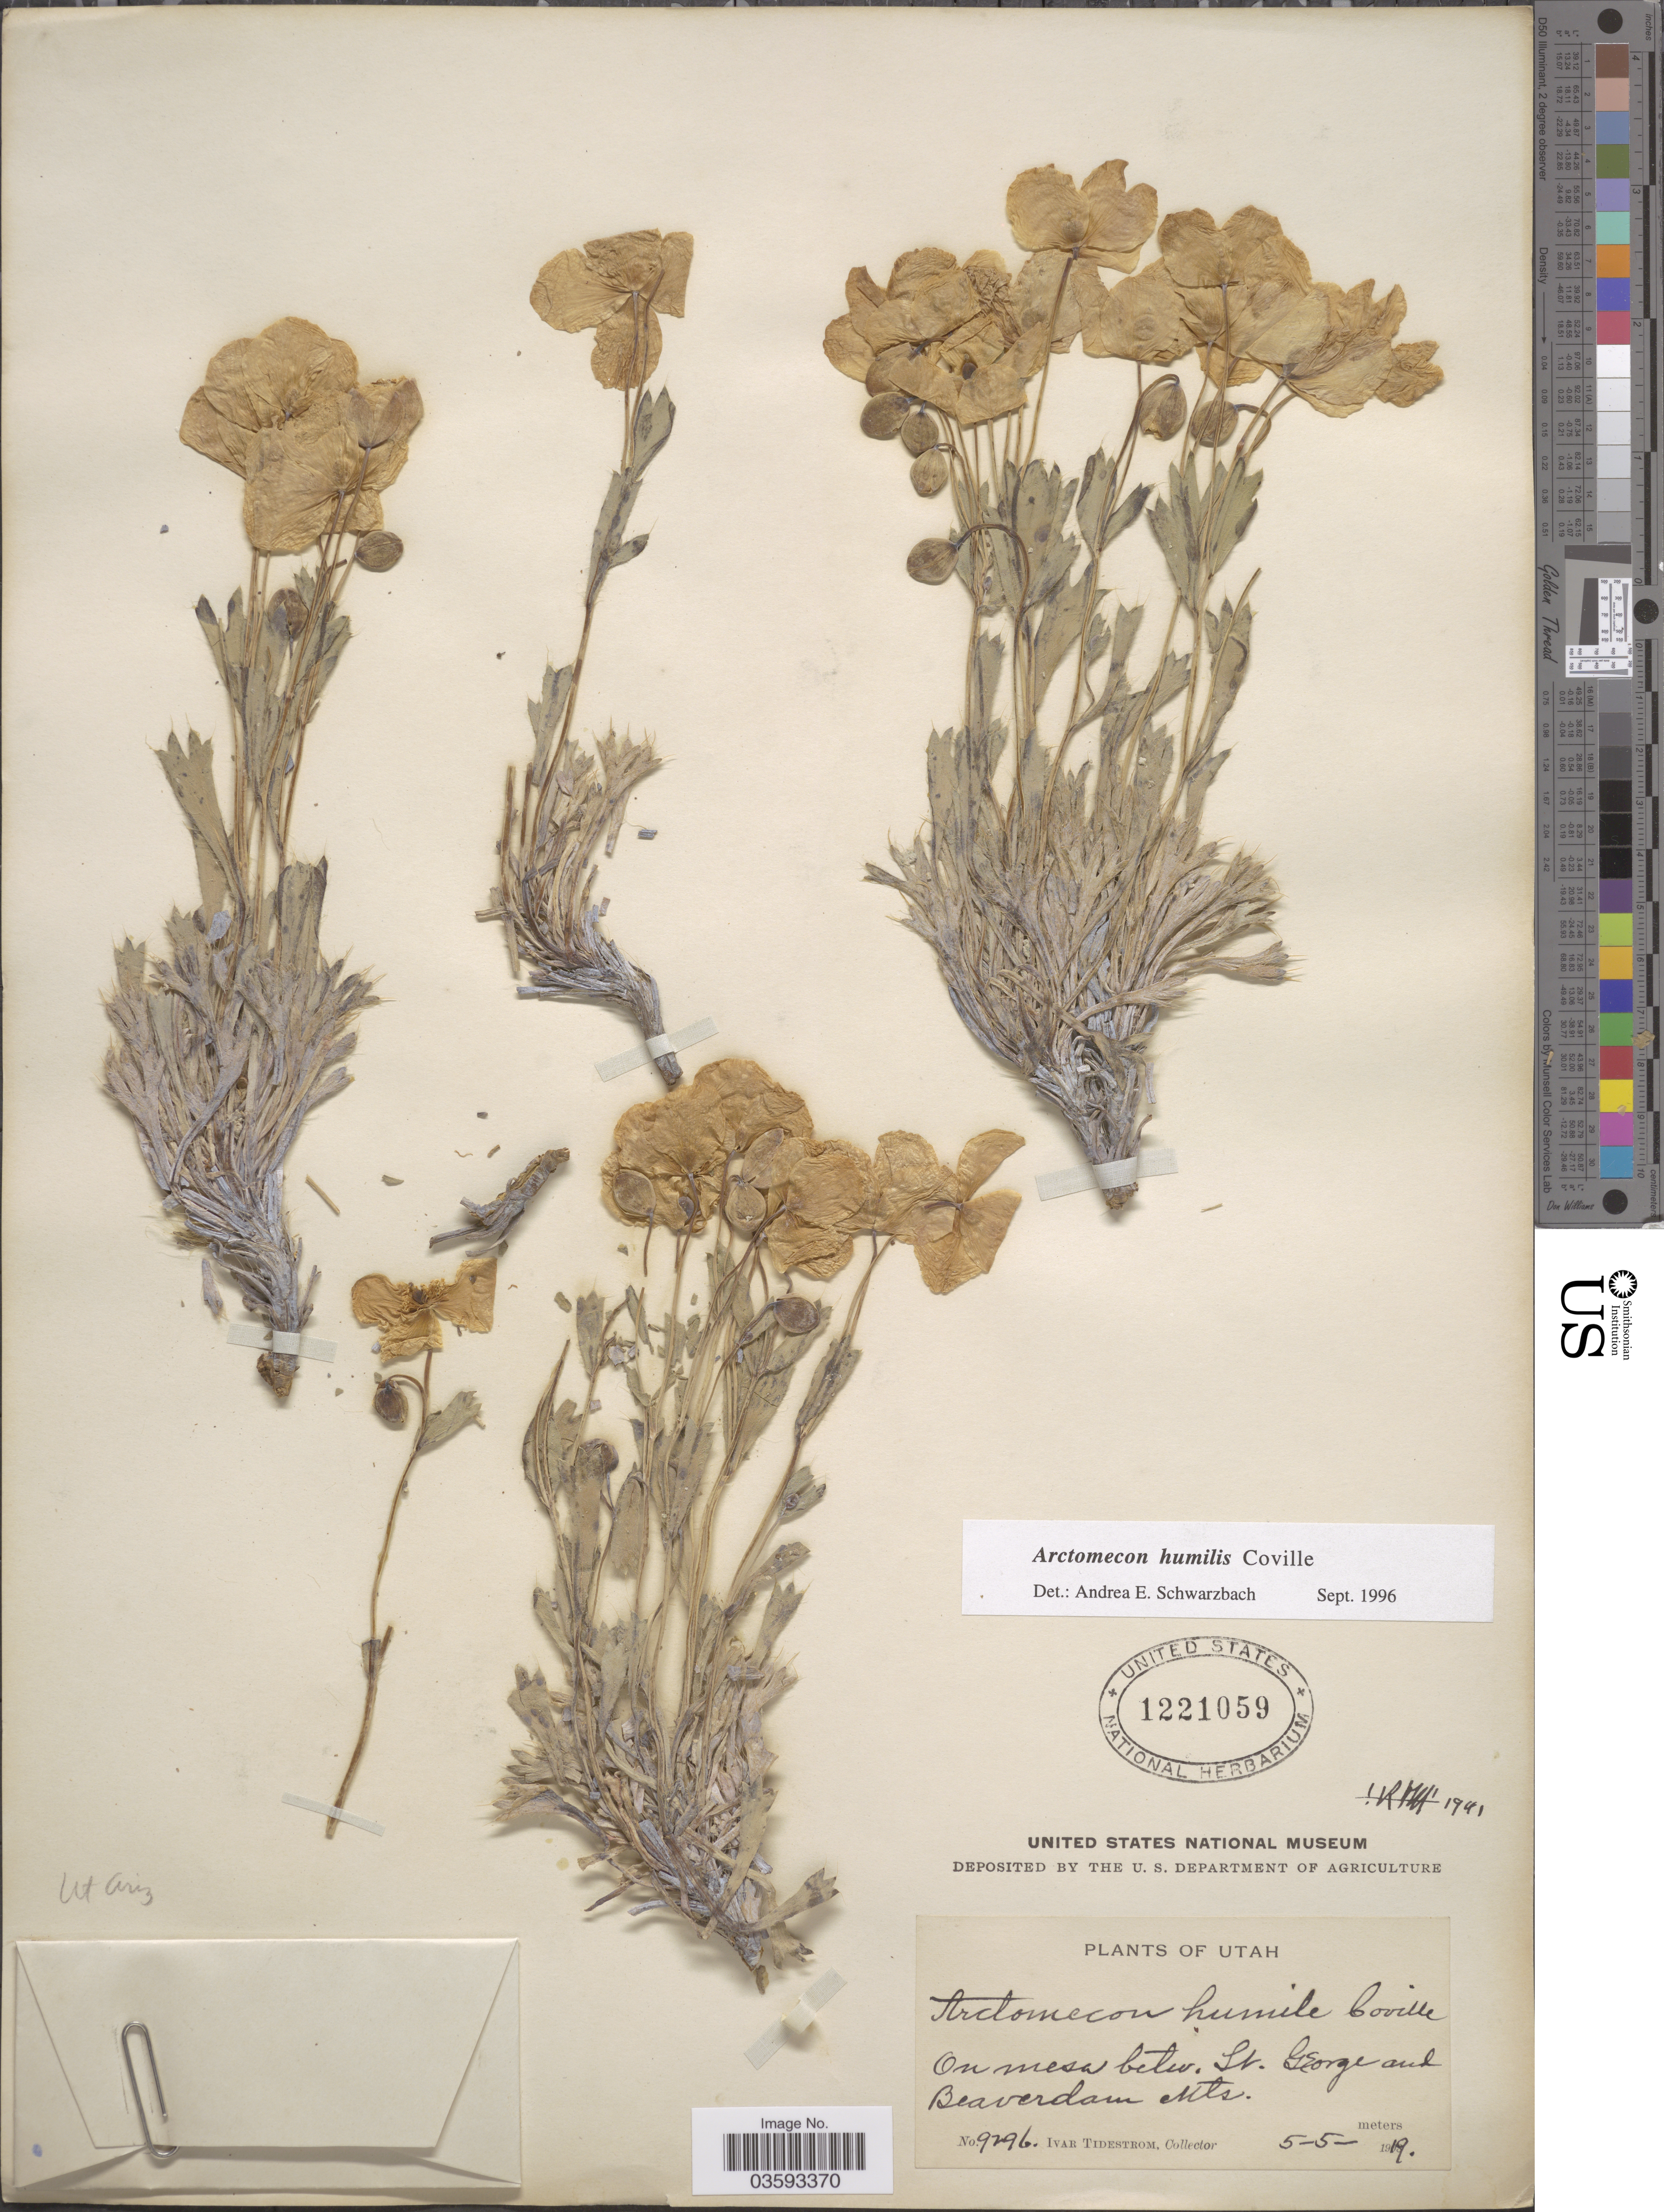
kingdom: Plantae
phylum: Tracheophyta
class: Magnoliopsida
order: Ranunculales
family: Papaveraceae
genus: Arctomecon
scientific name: Arctomecon humilis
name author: Coville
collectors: I. F. Tidestrom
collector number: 9296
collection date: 1919-05-05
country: United States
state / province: Utah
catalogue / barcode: US 1221059